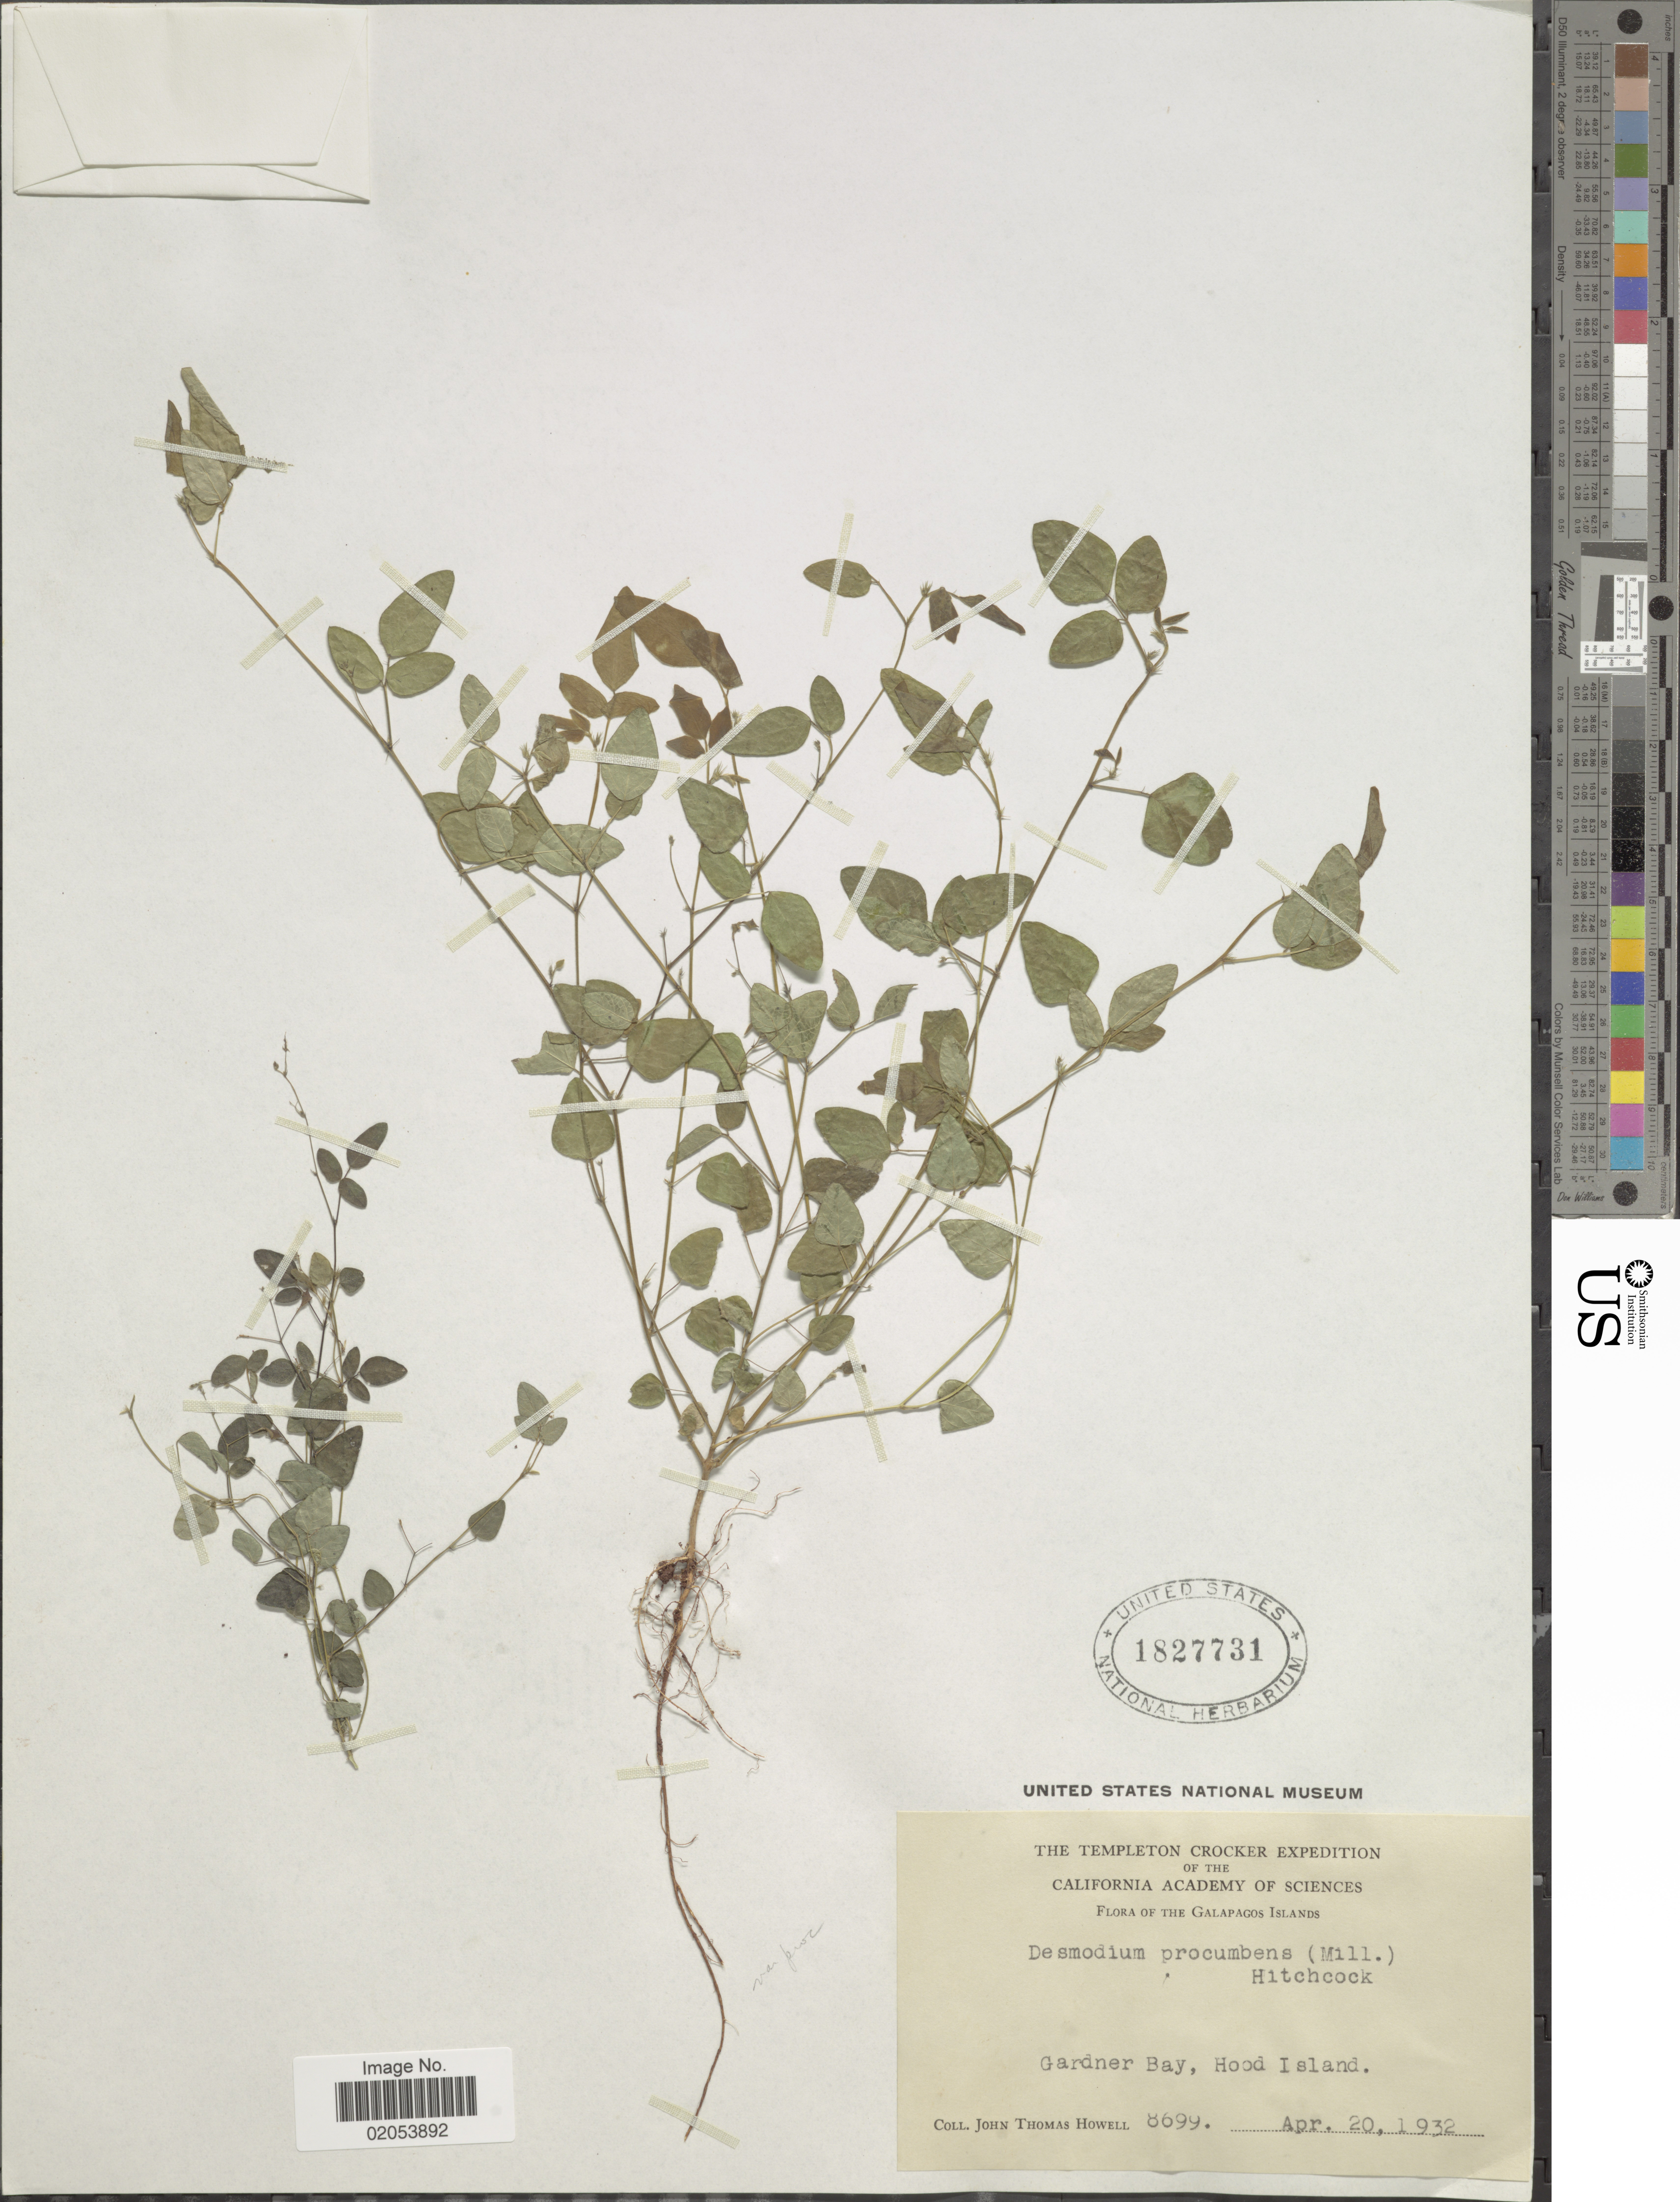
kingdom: Plantae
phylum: Tracheophyta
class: Magnoliopsida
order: Fabales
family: Fabaceae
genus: Desmodium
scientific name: Desmodium procumbens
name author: (Mill.) Hitchc.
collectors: J. T. Howell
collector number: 8699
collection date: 1932-04-20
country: Ecuador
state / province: Colón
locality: Galapagos Islands. Gardner Bay, Hood Island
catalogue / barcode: US 1827731